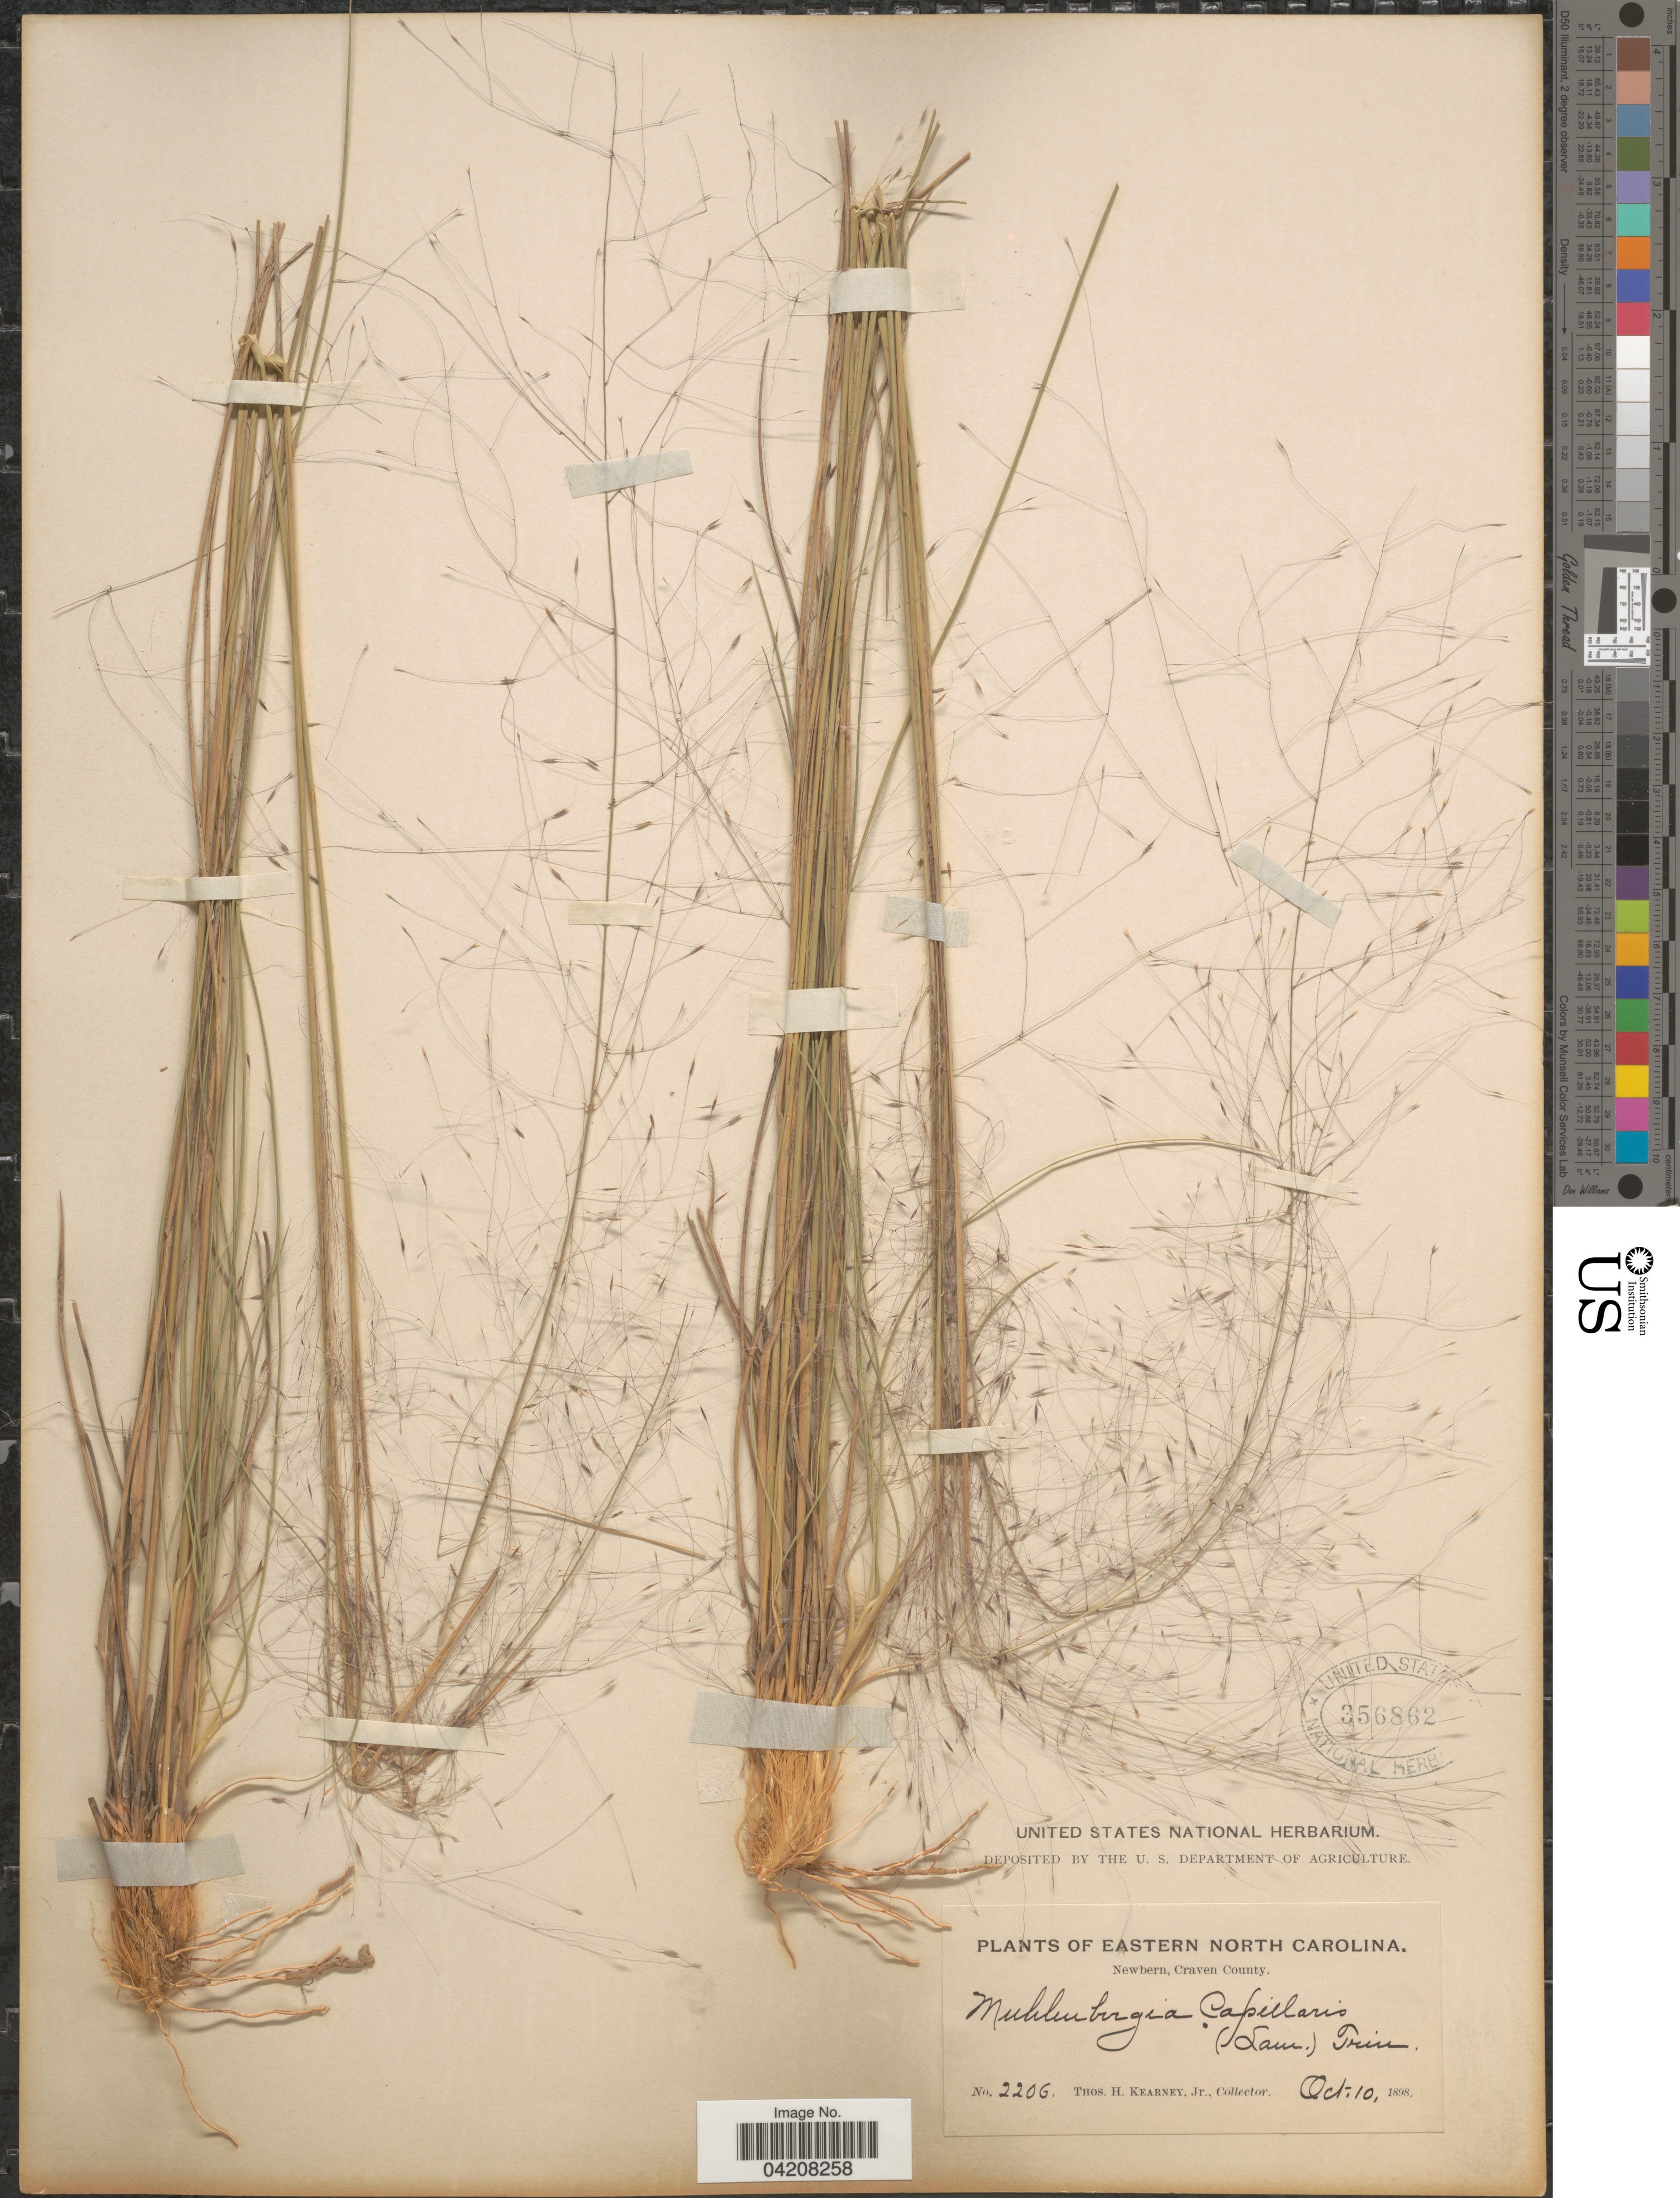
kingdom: Plantae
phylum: Tracheophyta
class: Liliopsida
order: Poales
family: Poaceae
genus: Muhlenbergia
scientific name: Muhlenbergia capillaris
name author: (Lam.) Trin.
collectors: T. H. Kearney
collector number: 2206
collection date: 1898-10-10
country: United States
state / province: North Carolina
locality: Eastern North Carolina. Newbern, Craven County.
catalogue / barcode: US 356862